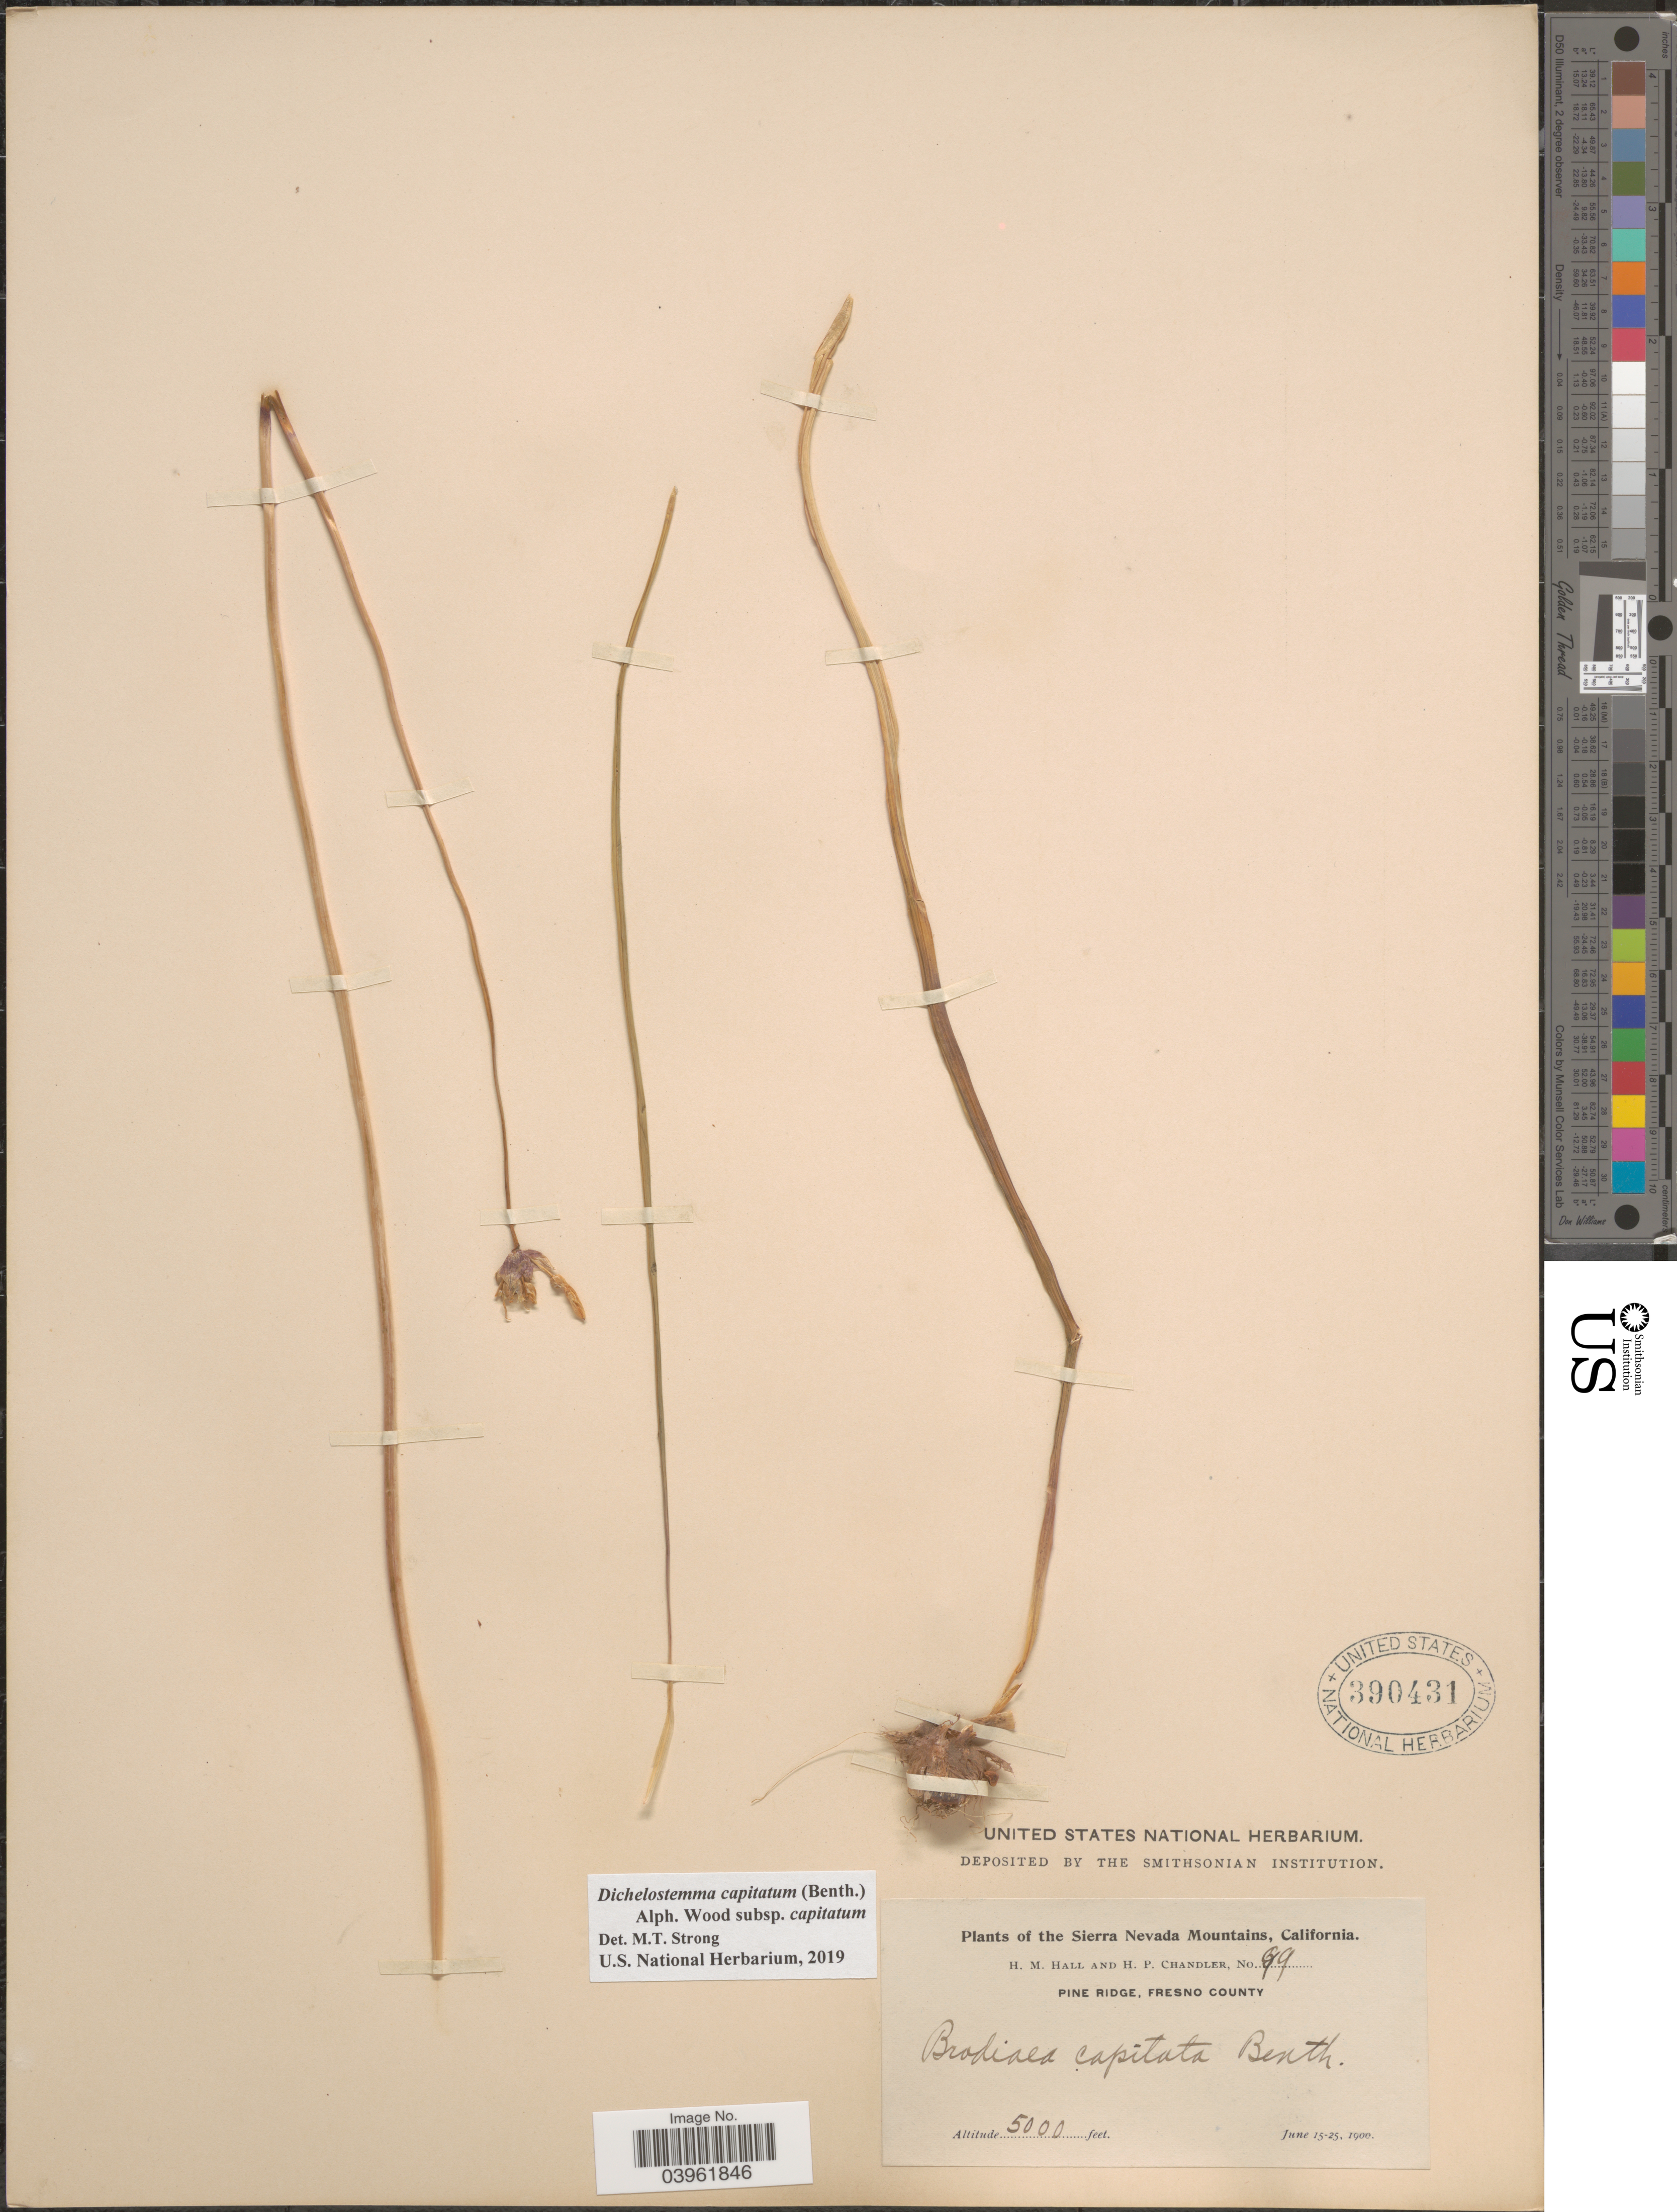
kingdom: Plantae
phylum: Tracheophyta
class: Liliopsida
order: Asparagales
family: Asparagaceae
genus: Dichelostemma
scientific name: Dichelostemma capitatum subsp. capitatum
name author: (Benth.) Alph. Wood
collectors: H. M. Hall & H. Chandler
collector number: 99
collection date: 1900-06-15/1900-06-25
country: United States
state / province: California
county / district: Fresno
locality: The Sierra Nevada Mountains. Pine Ridge, Fresno County.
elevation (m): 1524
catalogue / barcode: US 390431